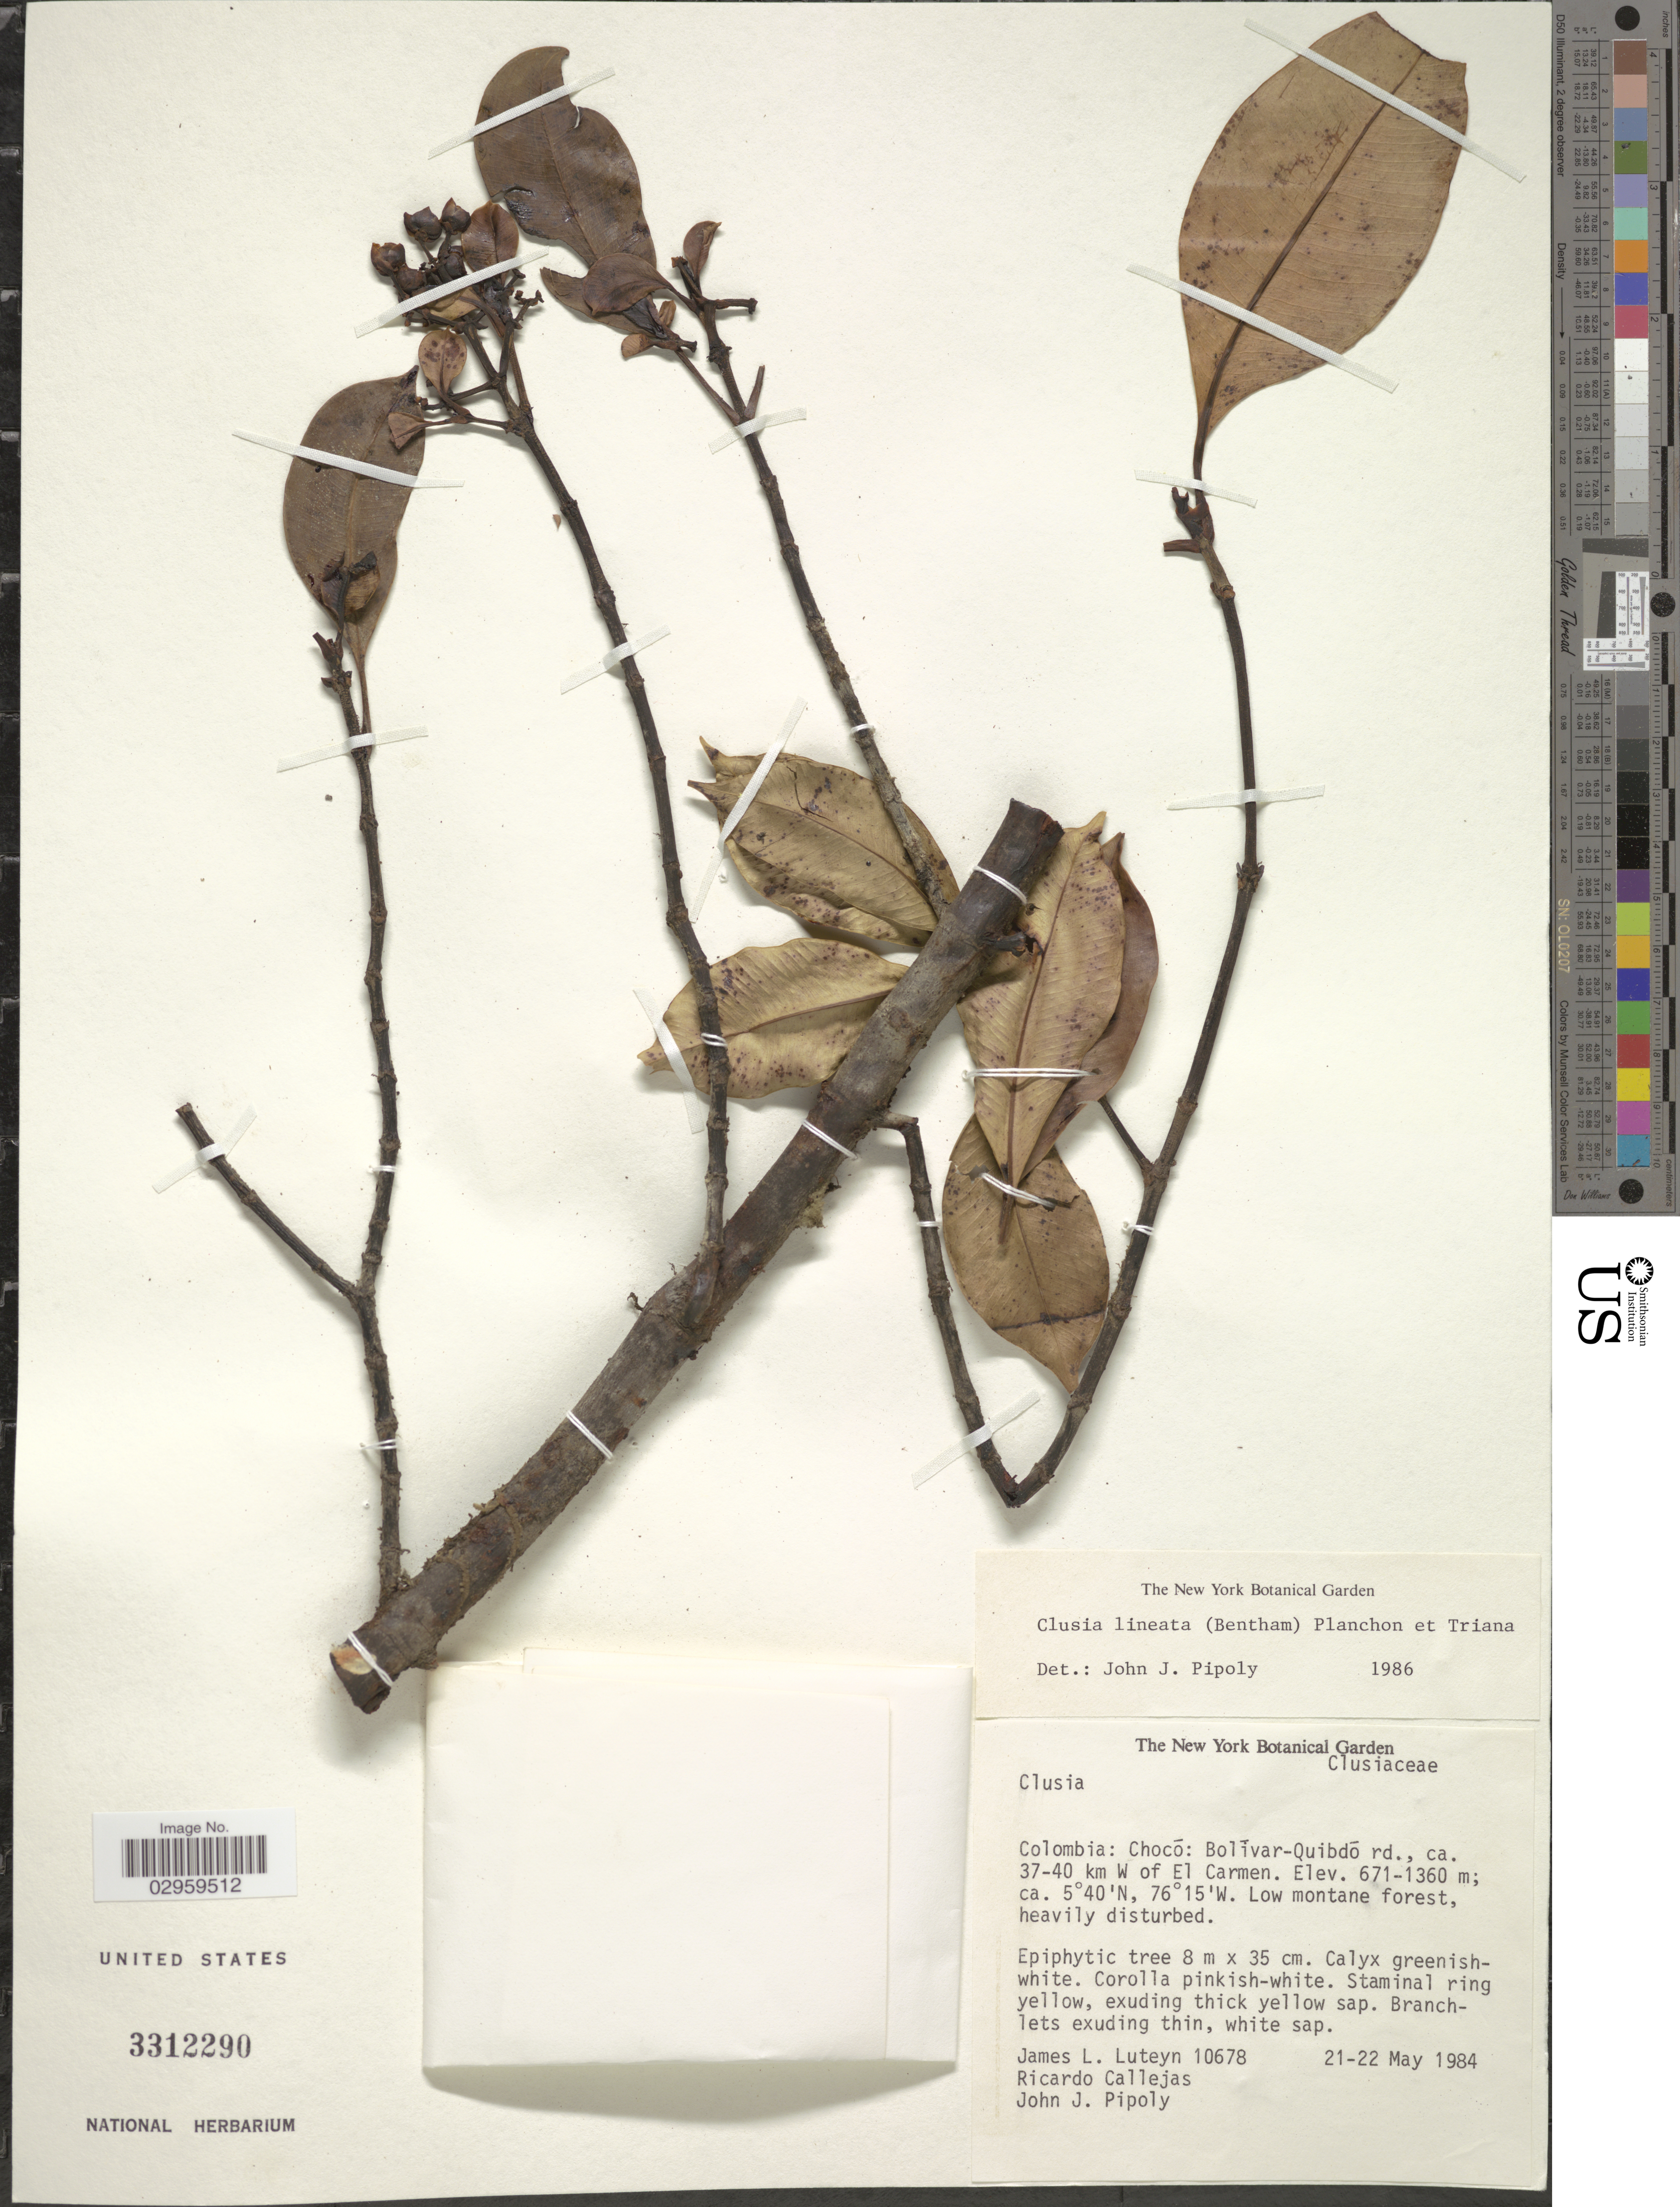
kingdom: Plantae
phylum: Tracheophyta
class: Magnoliopsida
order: Malpighiales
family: Clusiaceae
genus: Clusia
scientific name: Clusia lineata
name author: (Benth.) Planch. & Triana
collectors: J. L. Luteyn, R. Callejas & J. J. Pipoly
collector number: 10678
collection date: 1984-05-21/1984-05-22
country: Colombia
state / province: Chocó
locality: Chocó: Bolívar-Quibdó rd., ca. 37-40 km W of El Carmen.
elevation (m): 671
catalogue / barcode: US 3312290